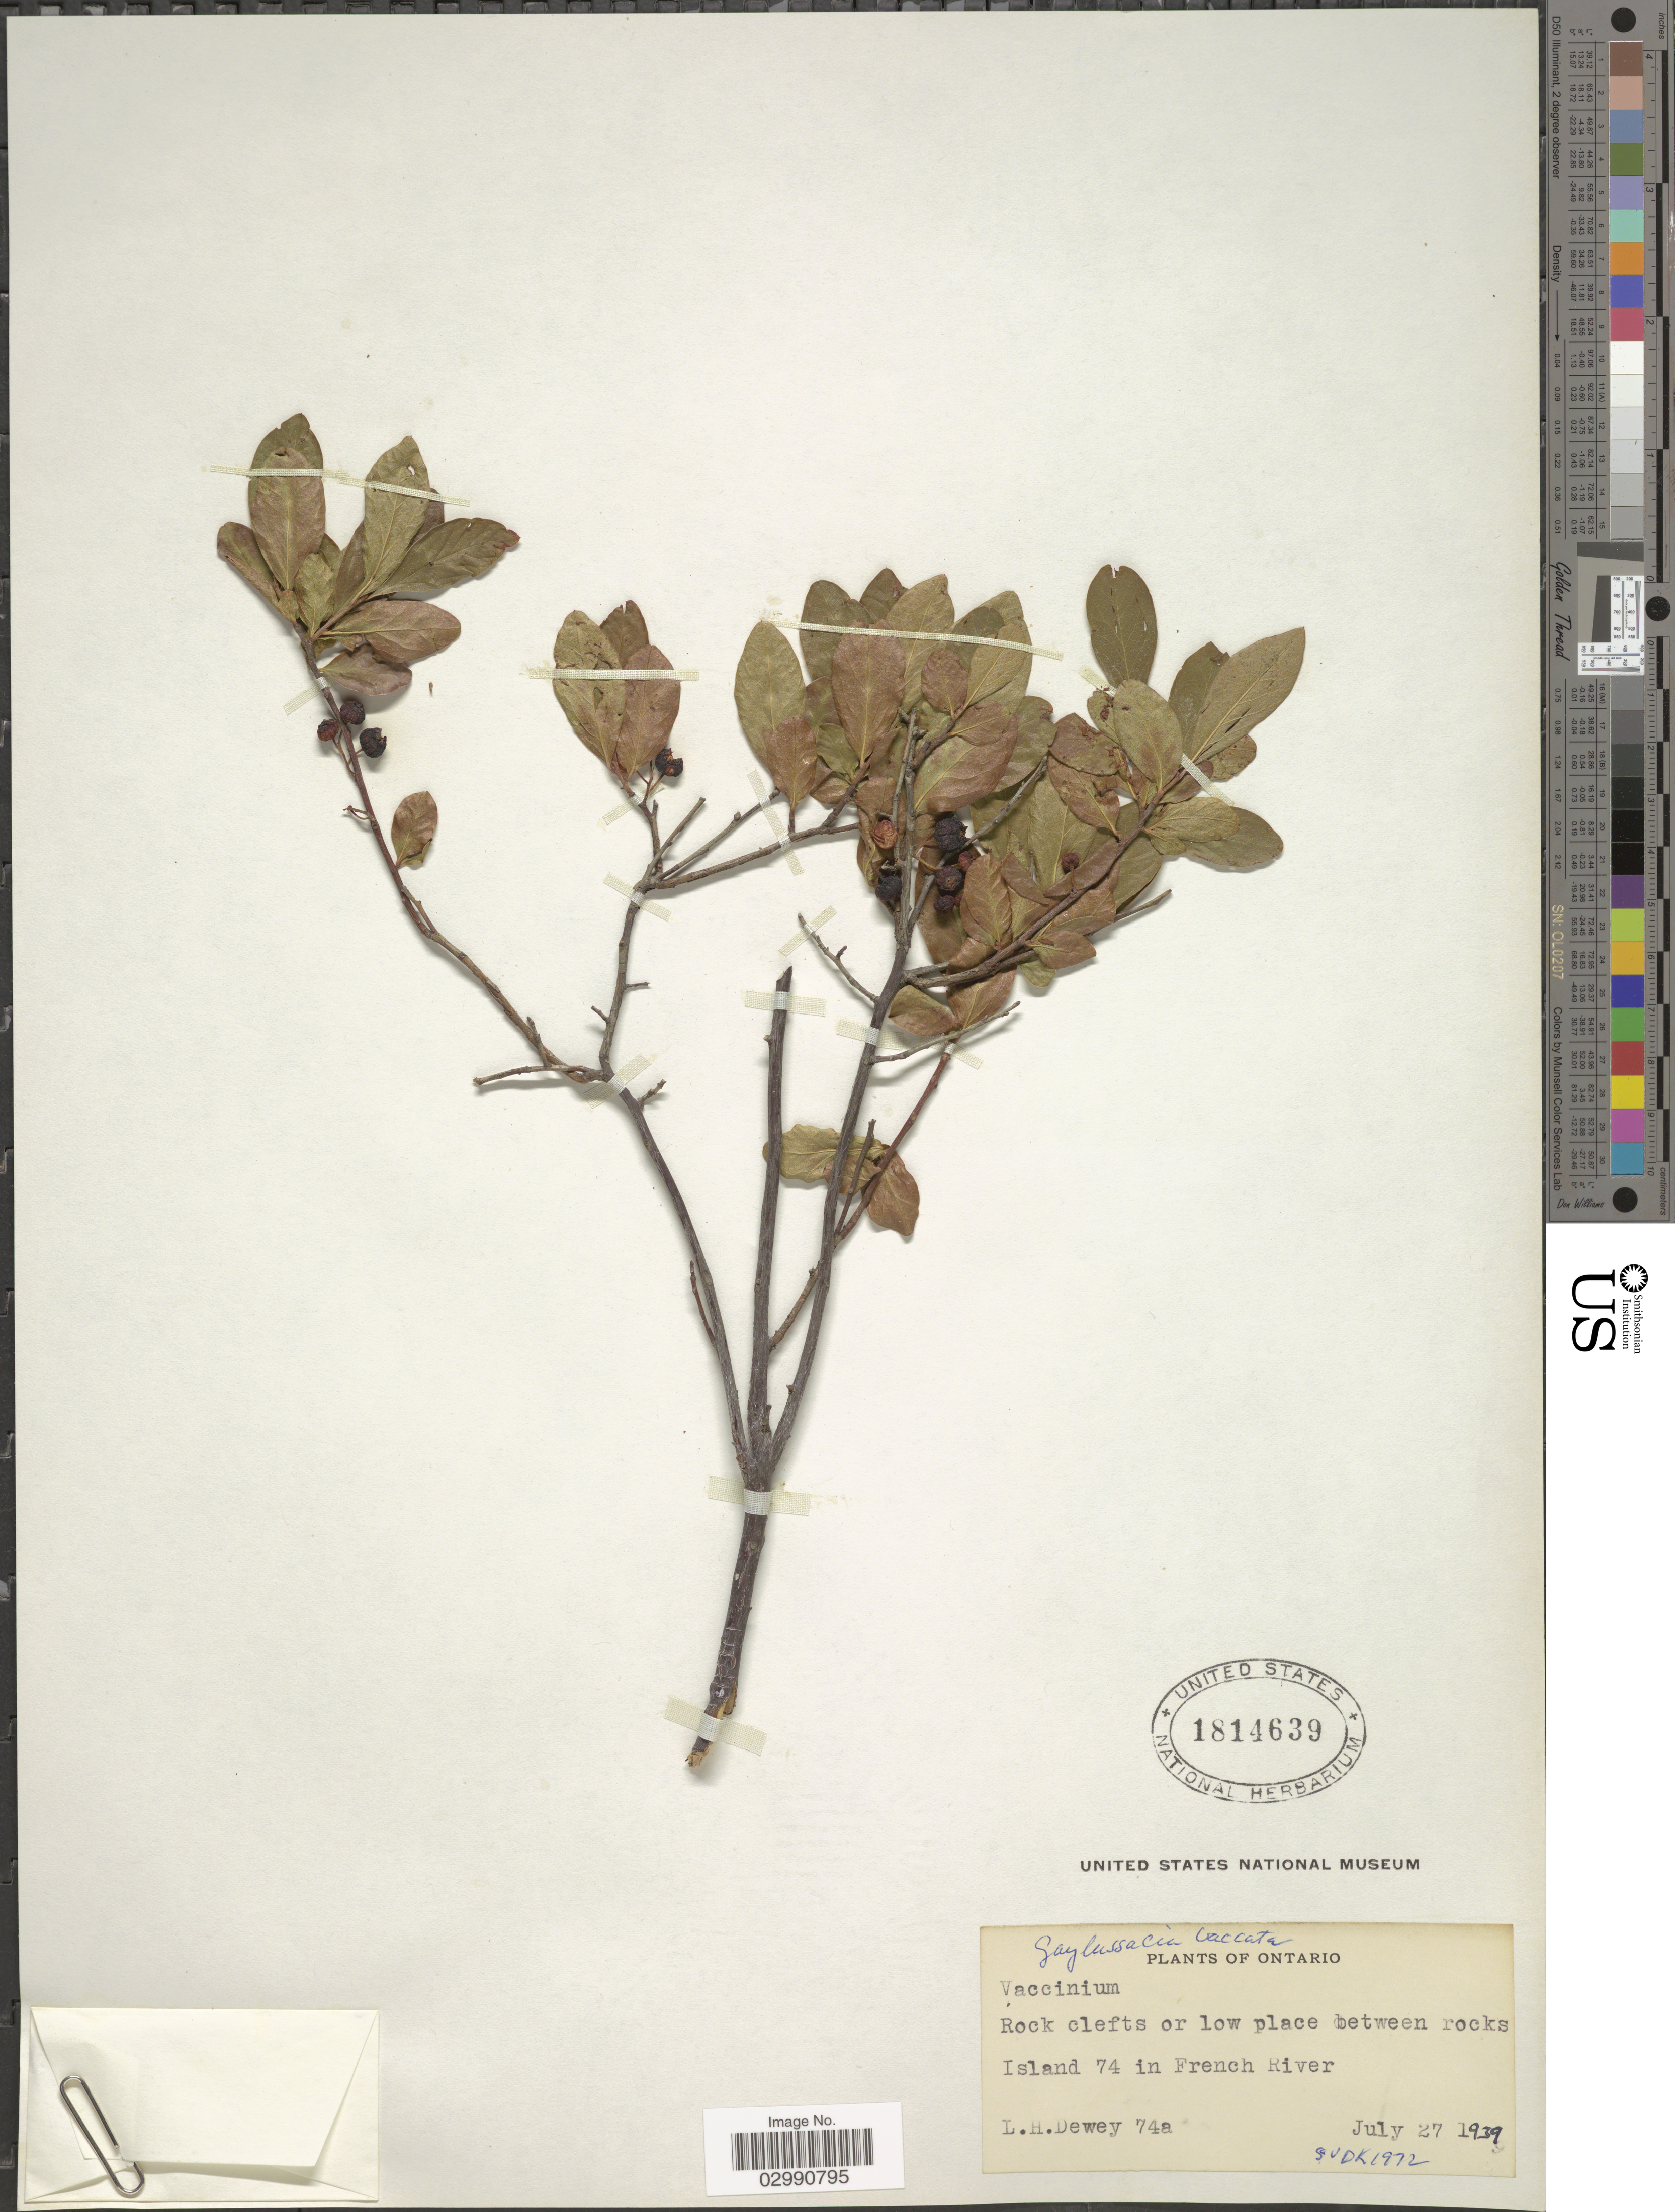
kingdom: Plantae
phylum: Tracheophyta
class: Magnoliopsida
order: Ericales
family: Ericaceae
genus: Vaccinium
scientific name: Vaccinium sp.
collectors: L. H. Dewey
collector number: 74a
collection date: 1939-07-27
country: Canada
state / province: Ontario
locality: Rock clefts or low place between rocks Island 74 in French River.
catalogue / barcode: US 1814639